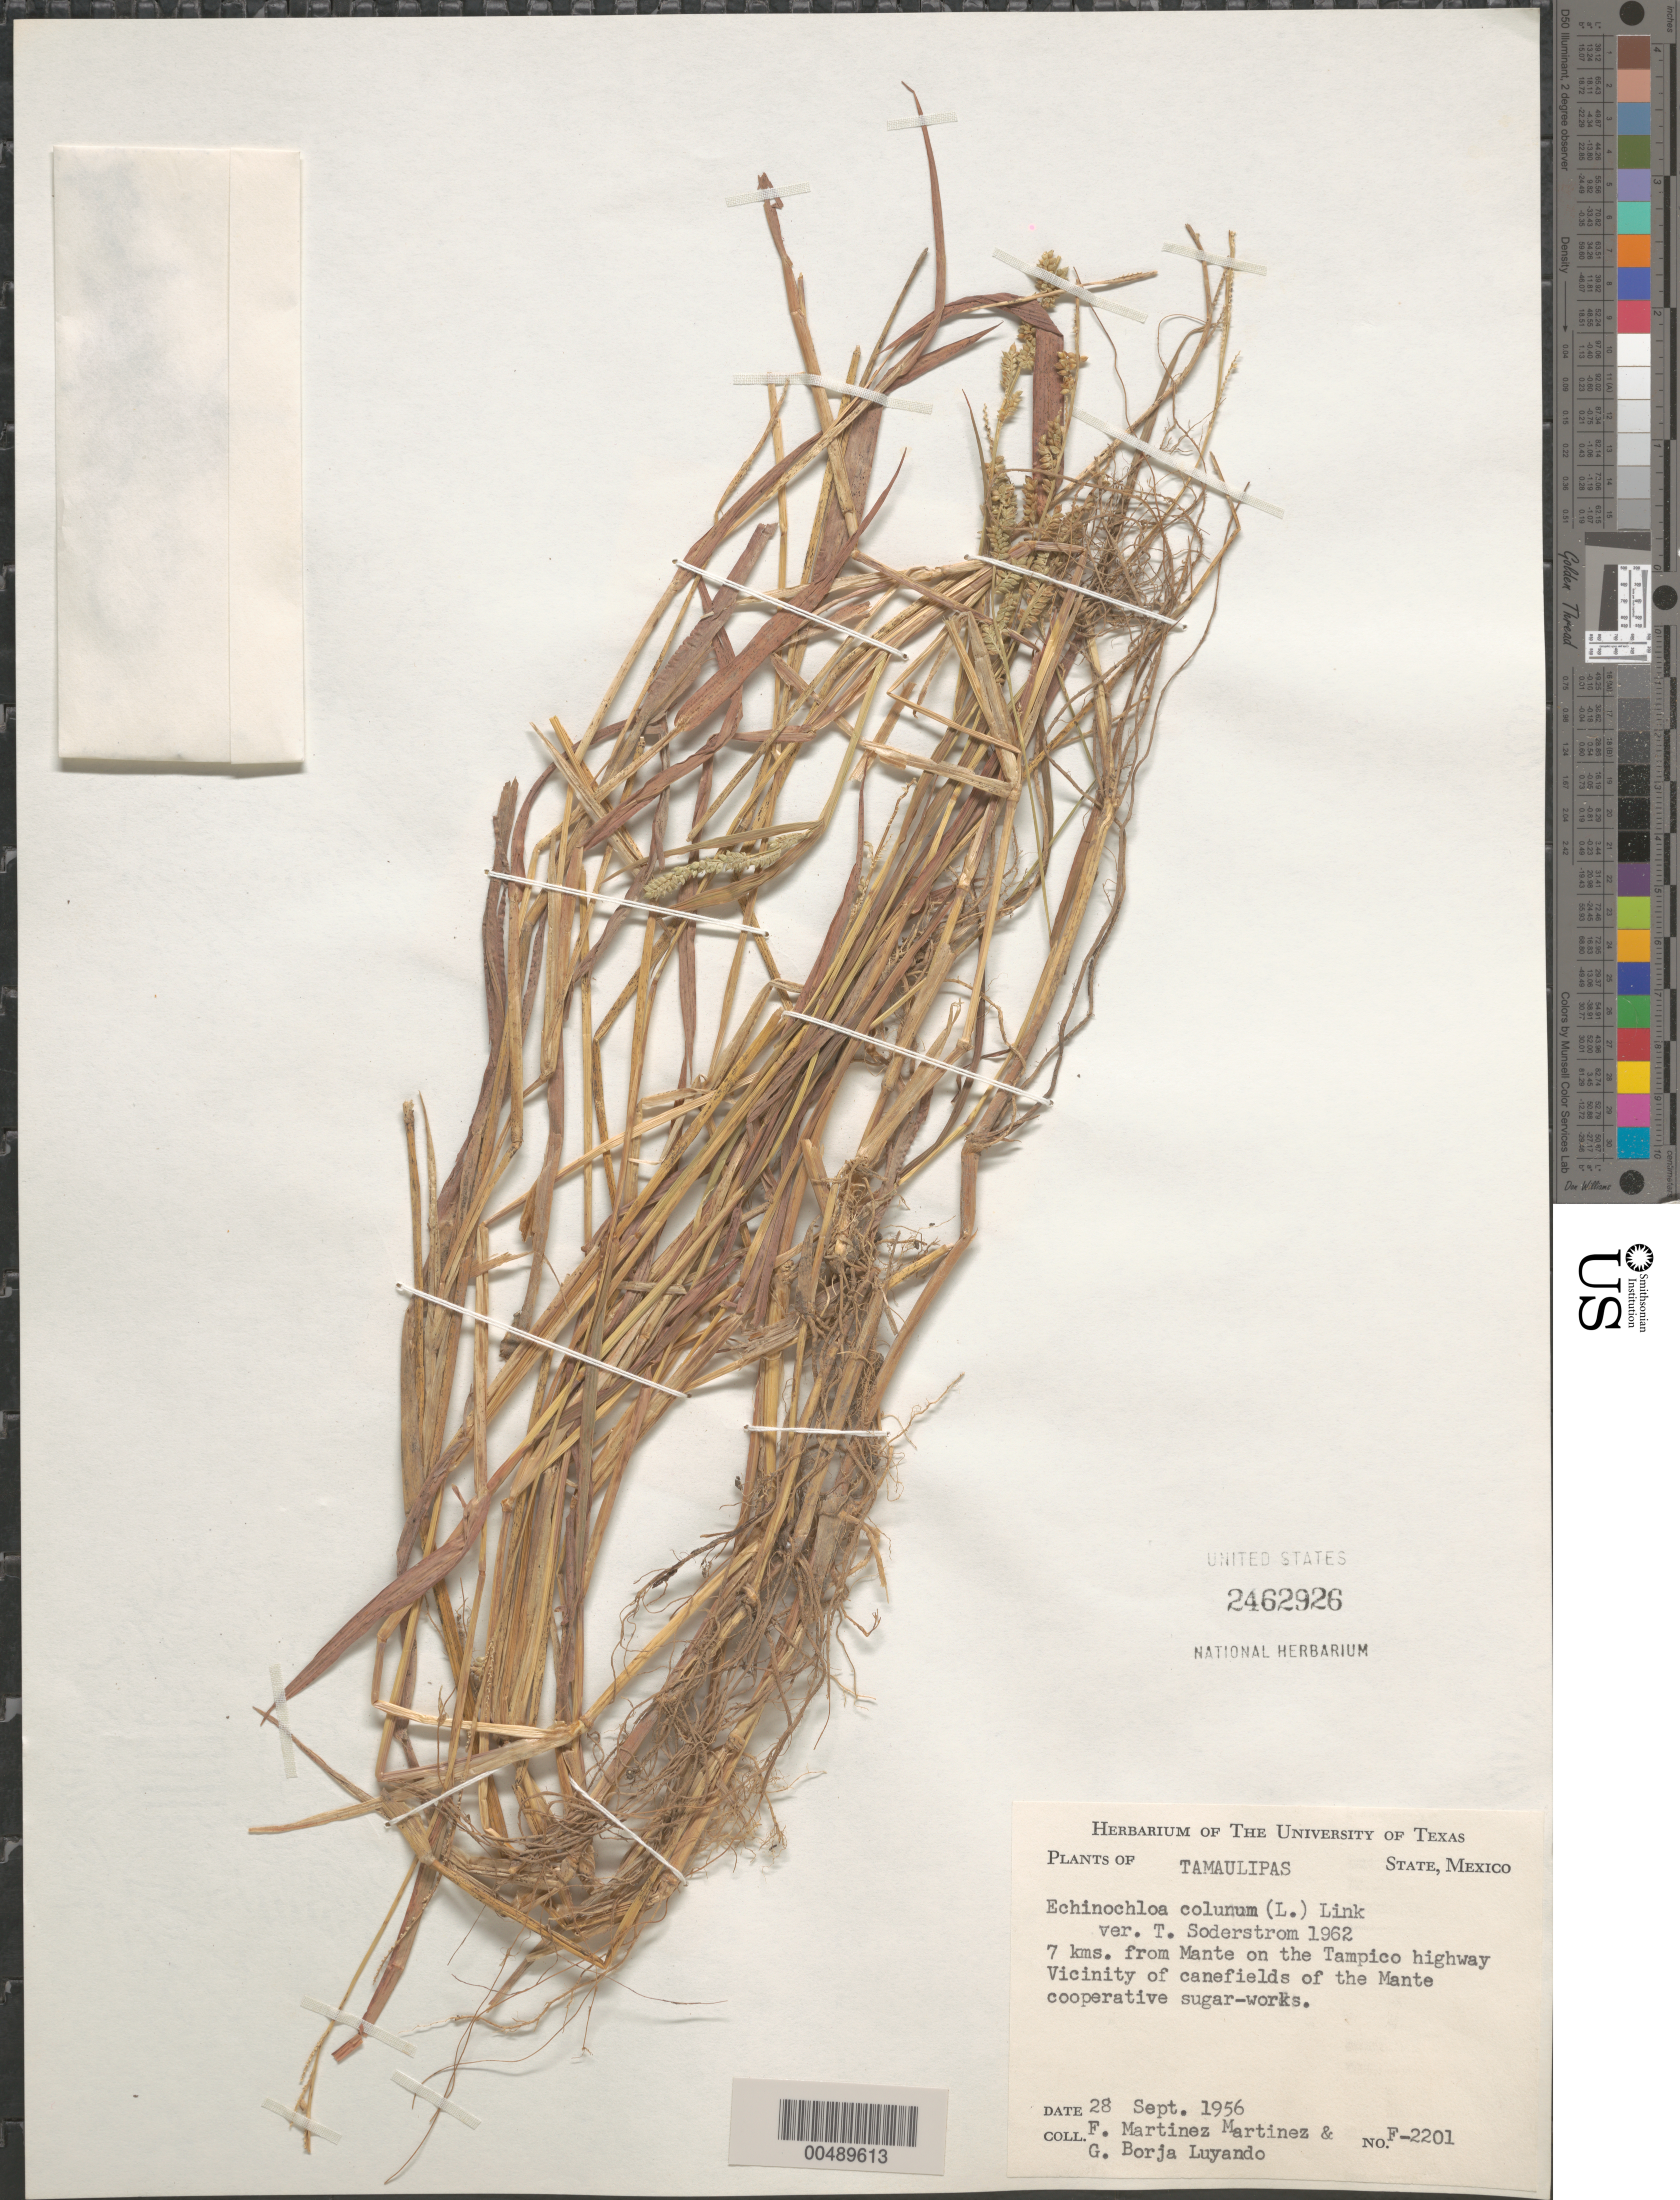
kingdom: Plantae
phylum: Tracheophyta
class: Liliopsida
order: Poales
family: Poaceae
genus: Echinochloa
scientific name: Echinochloa colona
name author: (L.) Link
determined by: Soderstrom, T. R.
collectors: F. Martinez-M. & G. Borja-Luyando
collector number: F-2201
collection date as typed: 28 Sep 1956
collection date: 1956-09-28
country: Mexico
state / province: Tamaulipas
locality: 7 km from Mante on the Tampico Hwy, vicinity of the Mante Cooperative Sugar Works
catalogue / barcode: US 2462926